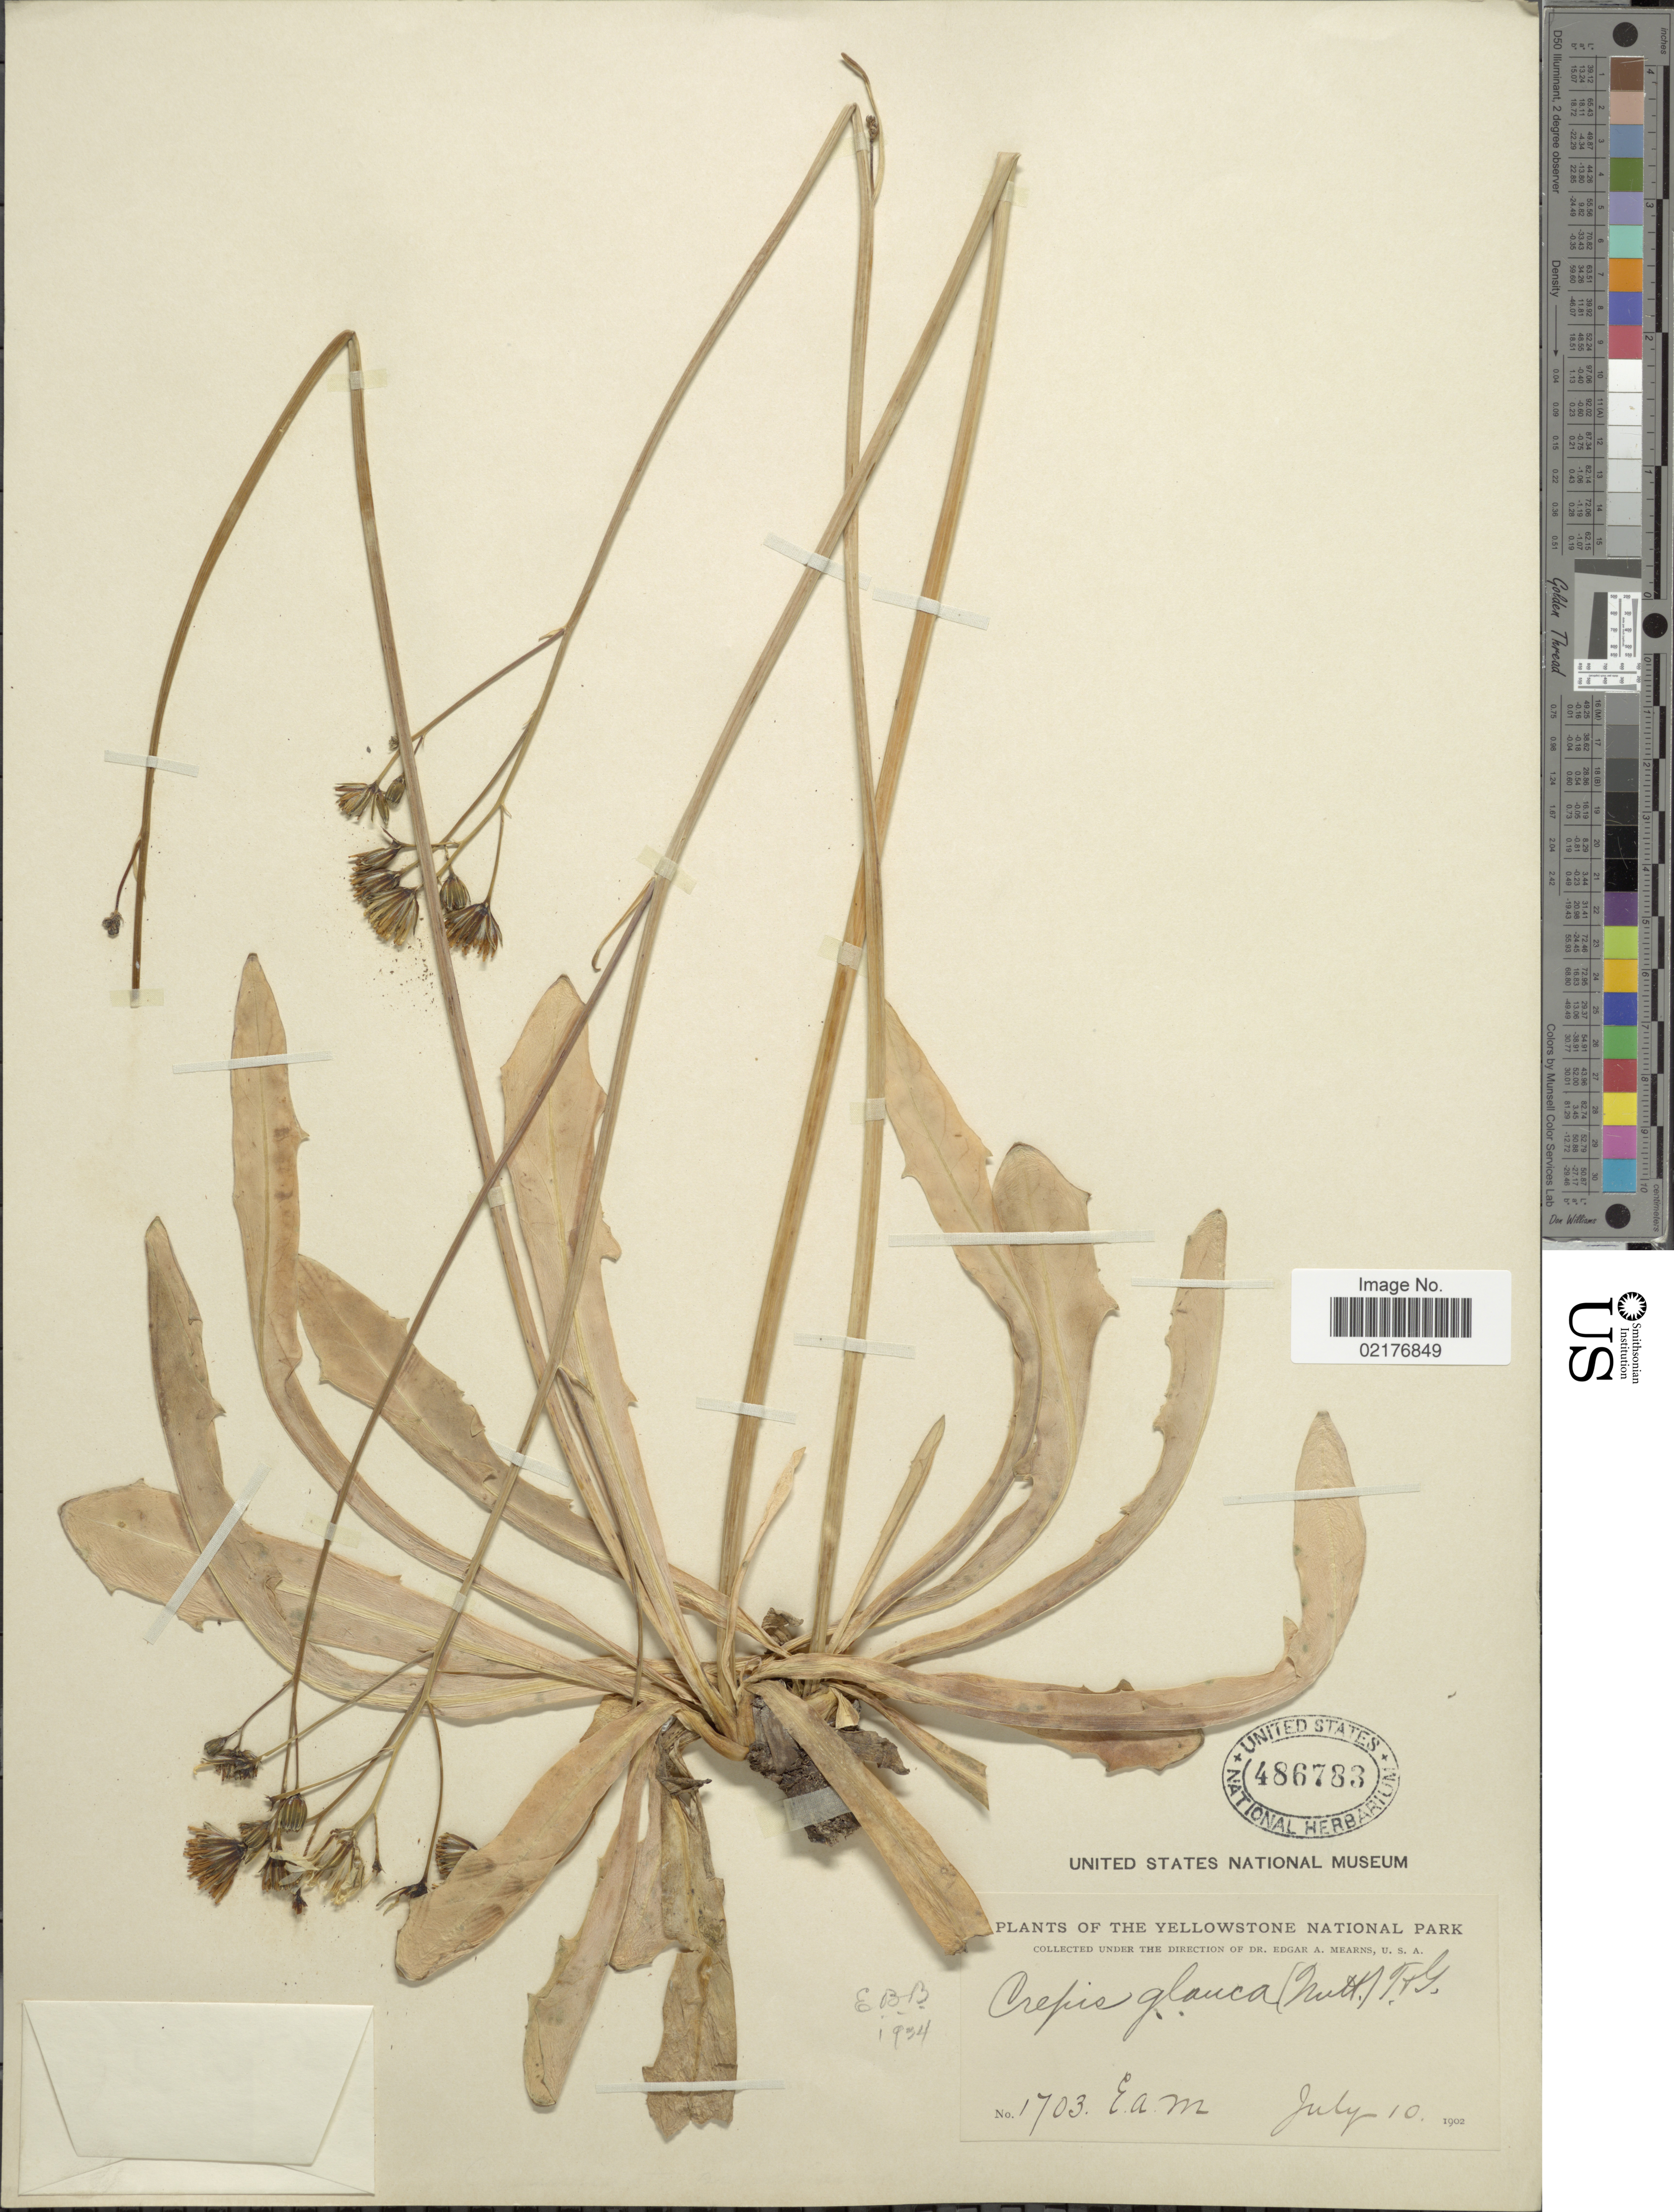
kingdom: Plantae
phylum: Tracheophyta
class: Magnoliopsida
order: Asterales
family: Asteraceae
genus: Askellia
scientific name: Askellia flexuosa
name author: (Ledeb.) W.A. Weber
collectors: E. A. Mearns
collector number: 1703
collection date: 1902-07-10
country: United States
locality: Yellowstone National Park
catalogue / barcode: US 486783